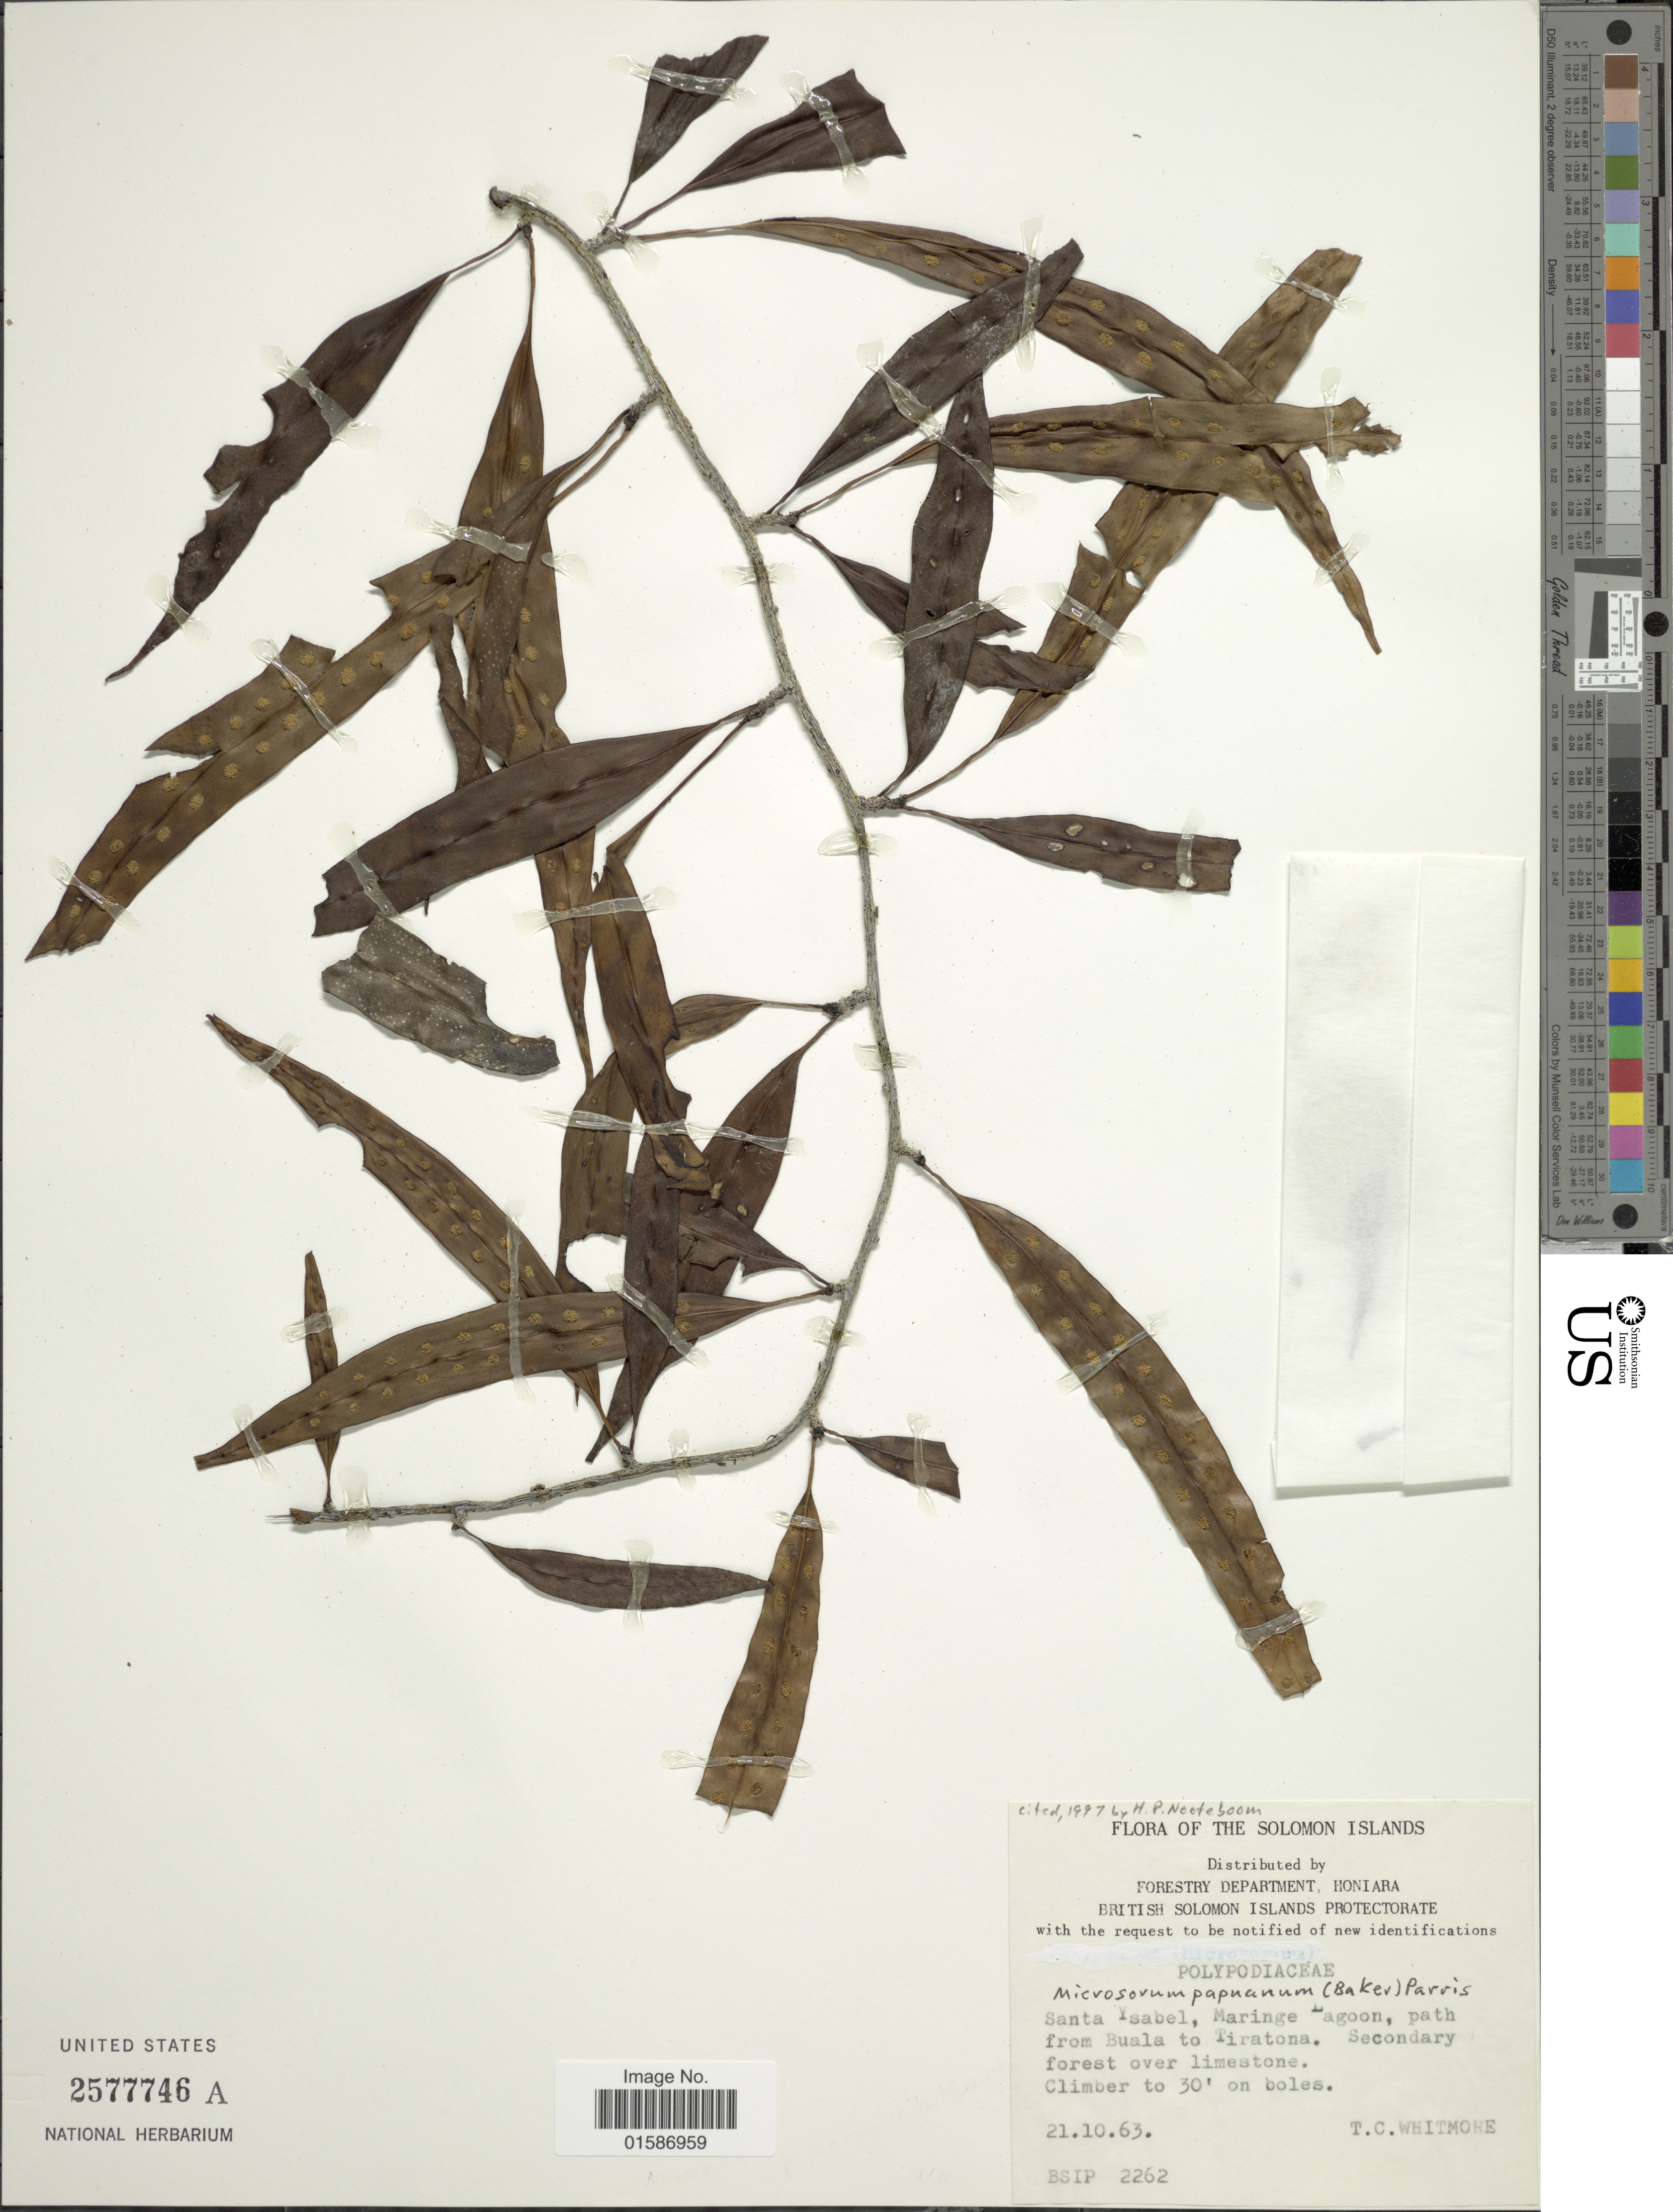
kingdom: Plantae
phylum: Tracheophyta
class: Polypodiopsida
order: Polypodiales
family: Polypodiaceae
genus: Microsorum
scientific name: Microsorum papuanum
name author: (Baker) Parris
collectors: T. C. Whitmore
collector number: BSIP 2262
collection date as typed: Transcribed d/m/y: 21/10/63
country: Solomon Islands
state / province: Solomon Islands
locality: Santa Ysabel, Maringe Lagoon, path from Buala to Tiratona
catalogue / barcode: US 2577746A